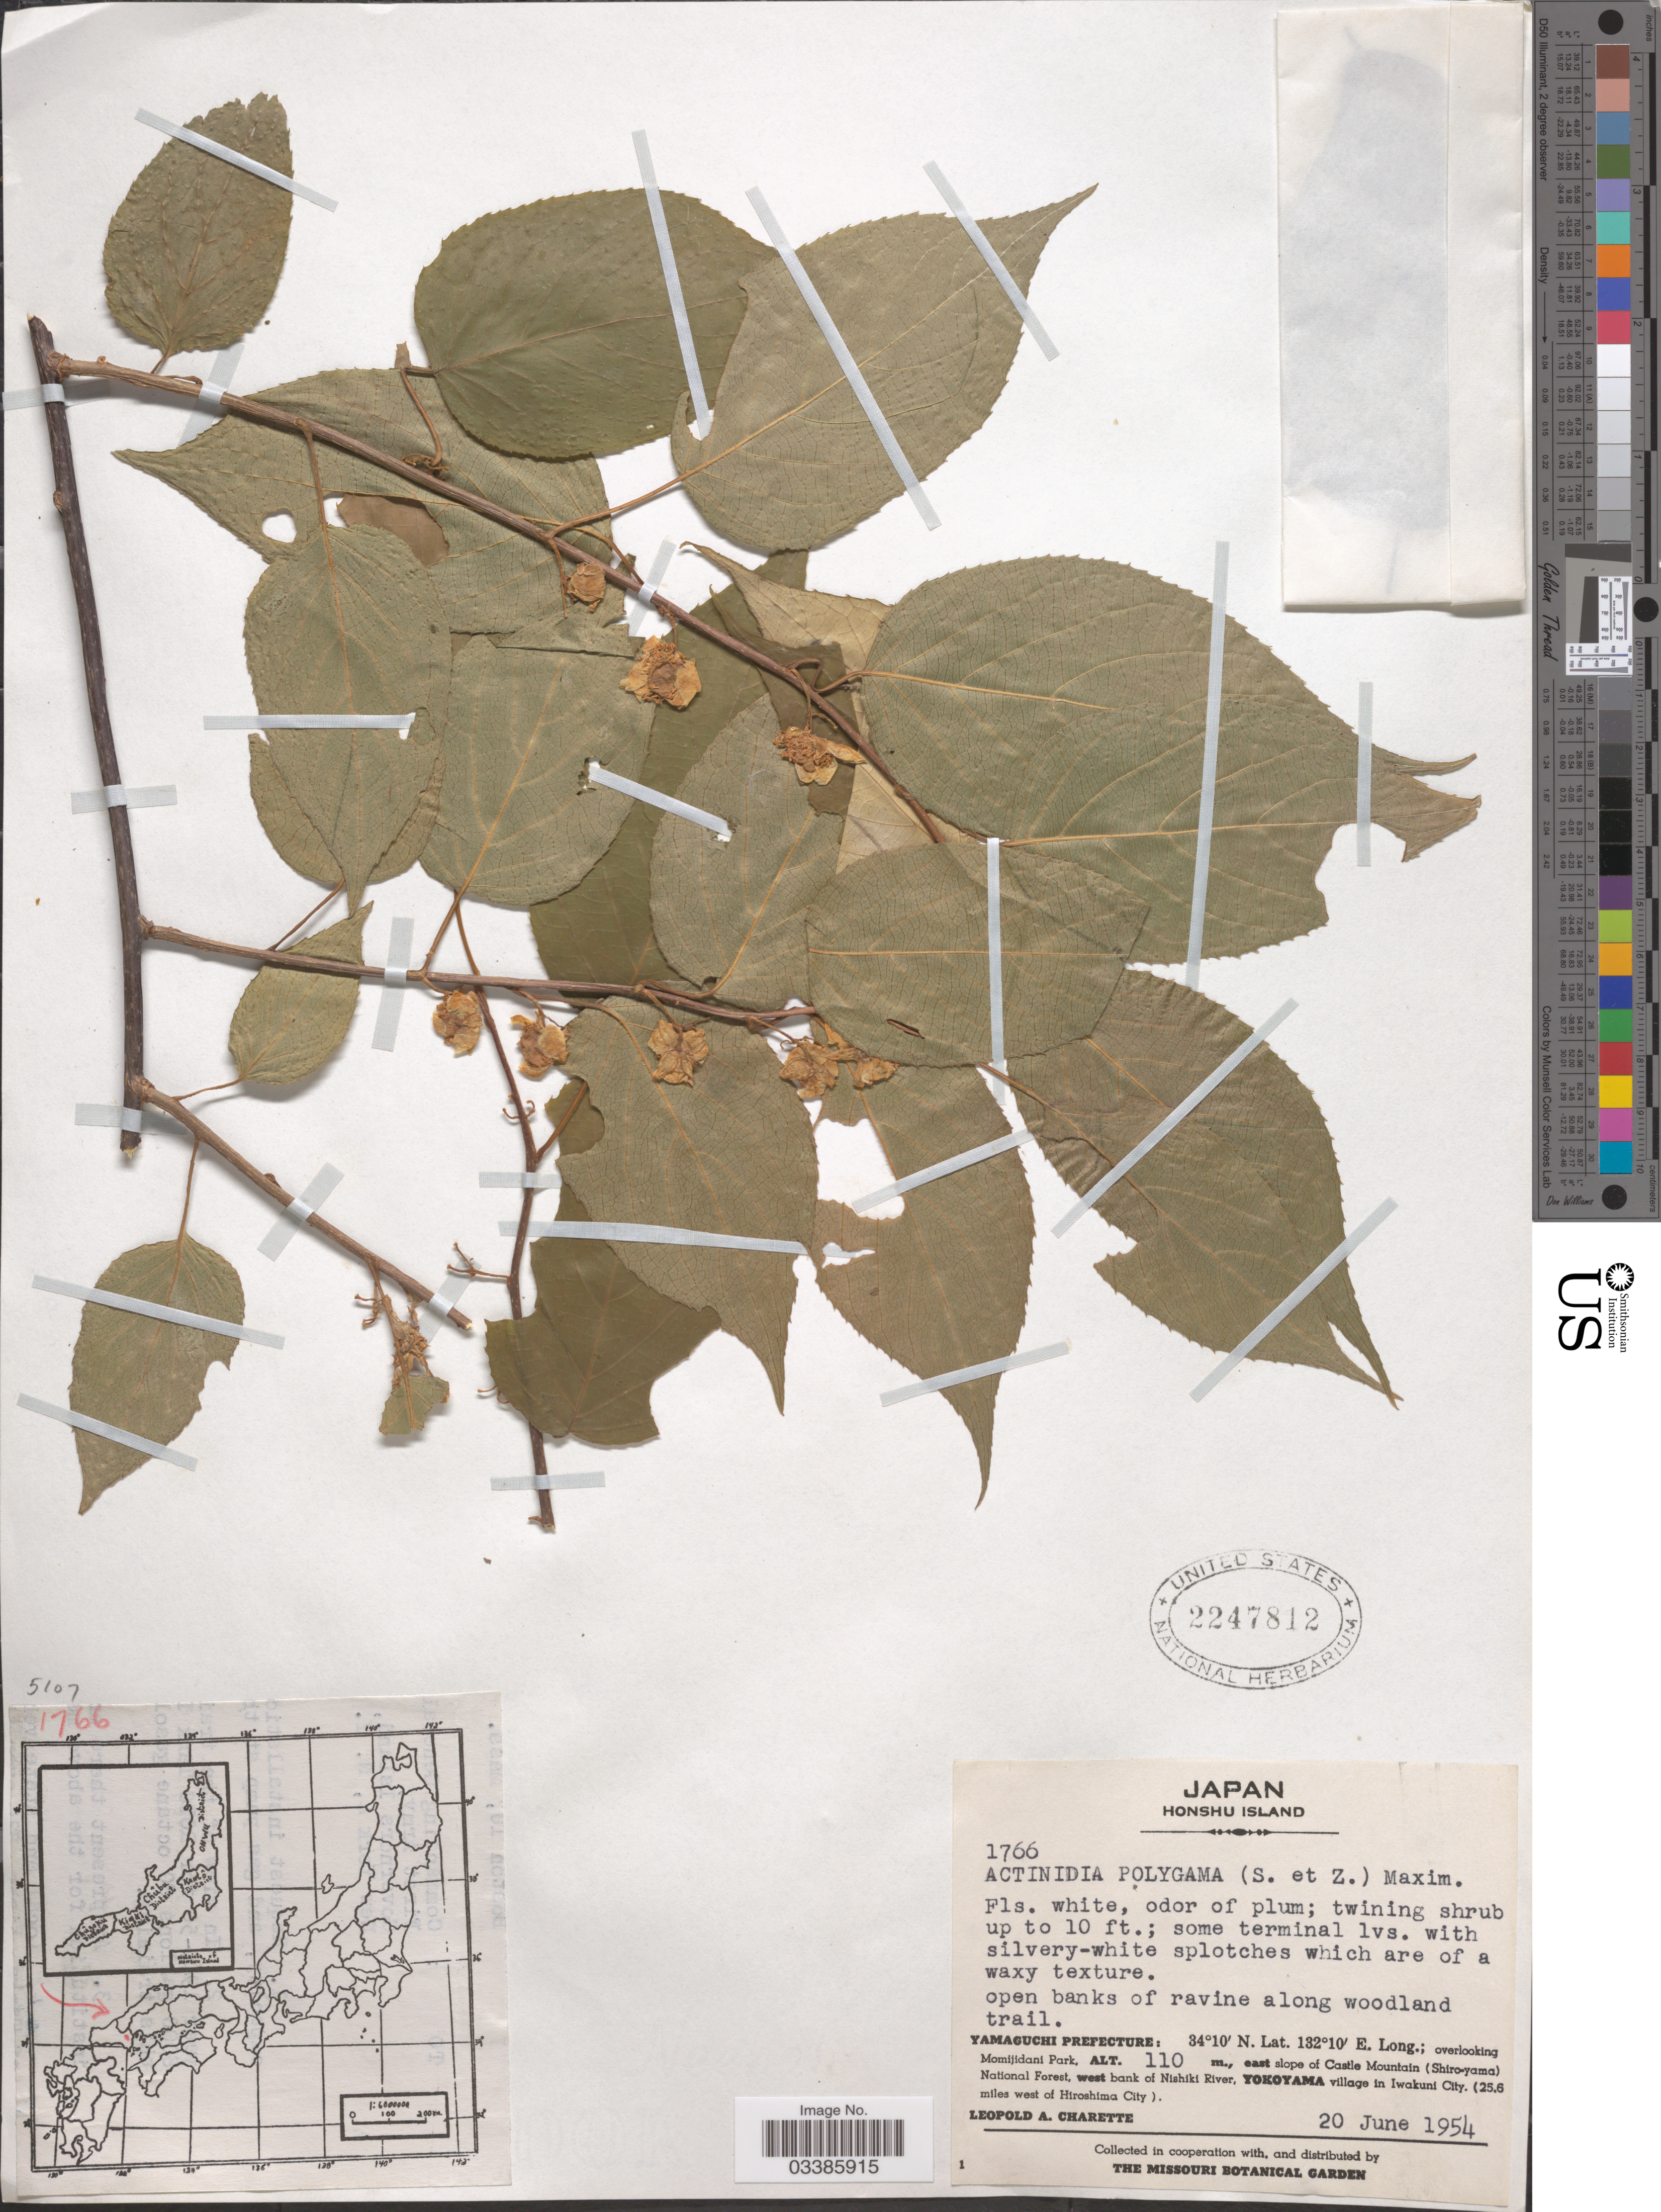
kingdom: Plantae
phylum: Tracheophyta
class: Magnoliopsida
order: Ericales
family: Actinidiaceae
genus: Actinidia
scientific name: Actinidia polygama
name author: (Siebold & Zucc.) Planch. ex Maxim.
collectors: L. A. Charette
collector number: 1766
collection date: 1954-06-20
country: Japan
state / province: Yamaguti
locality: Honshu Island. Yamaguchi Prefecture: overlooking Momijidani Park, east slope of Castle Mountain (Shiro-yama) National Forest, west bank of Nishiki River, Yokoyama village in Iwakuni City (25.6 miles west of Hiroshima City).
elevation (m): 110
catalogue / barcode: US 2247812